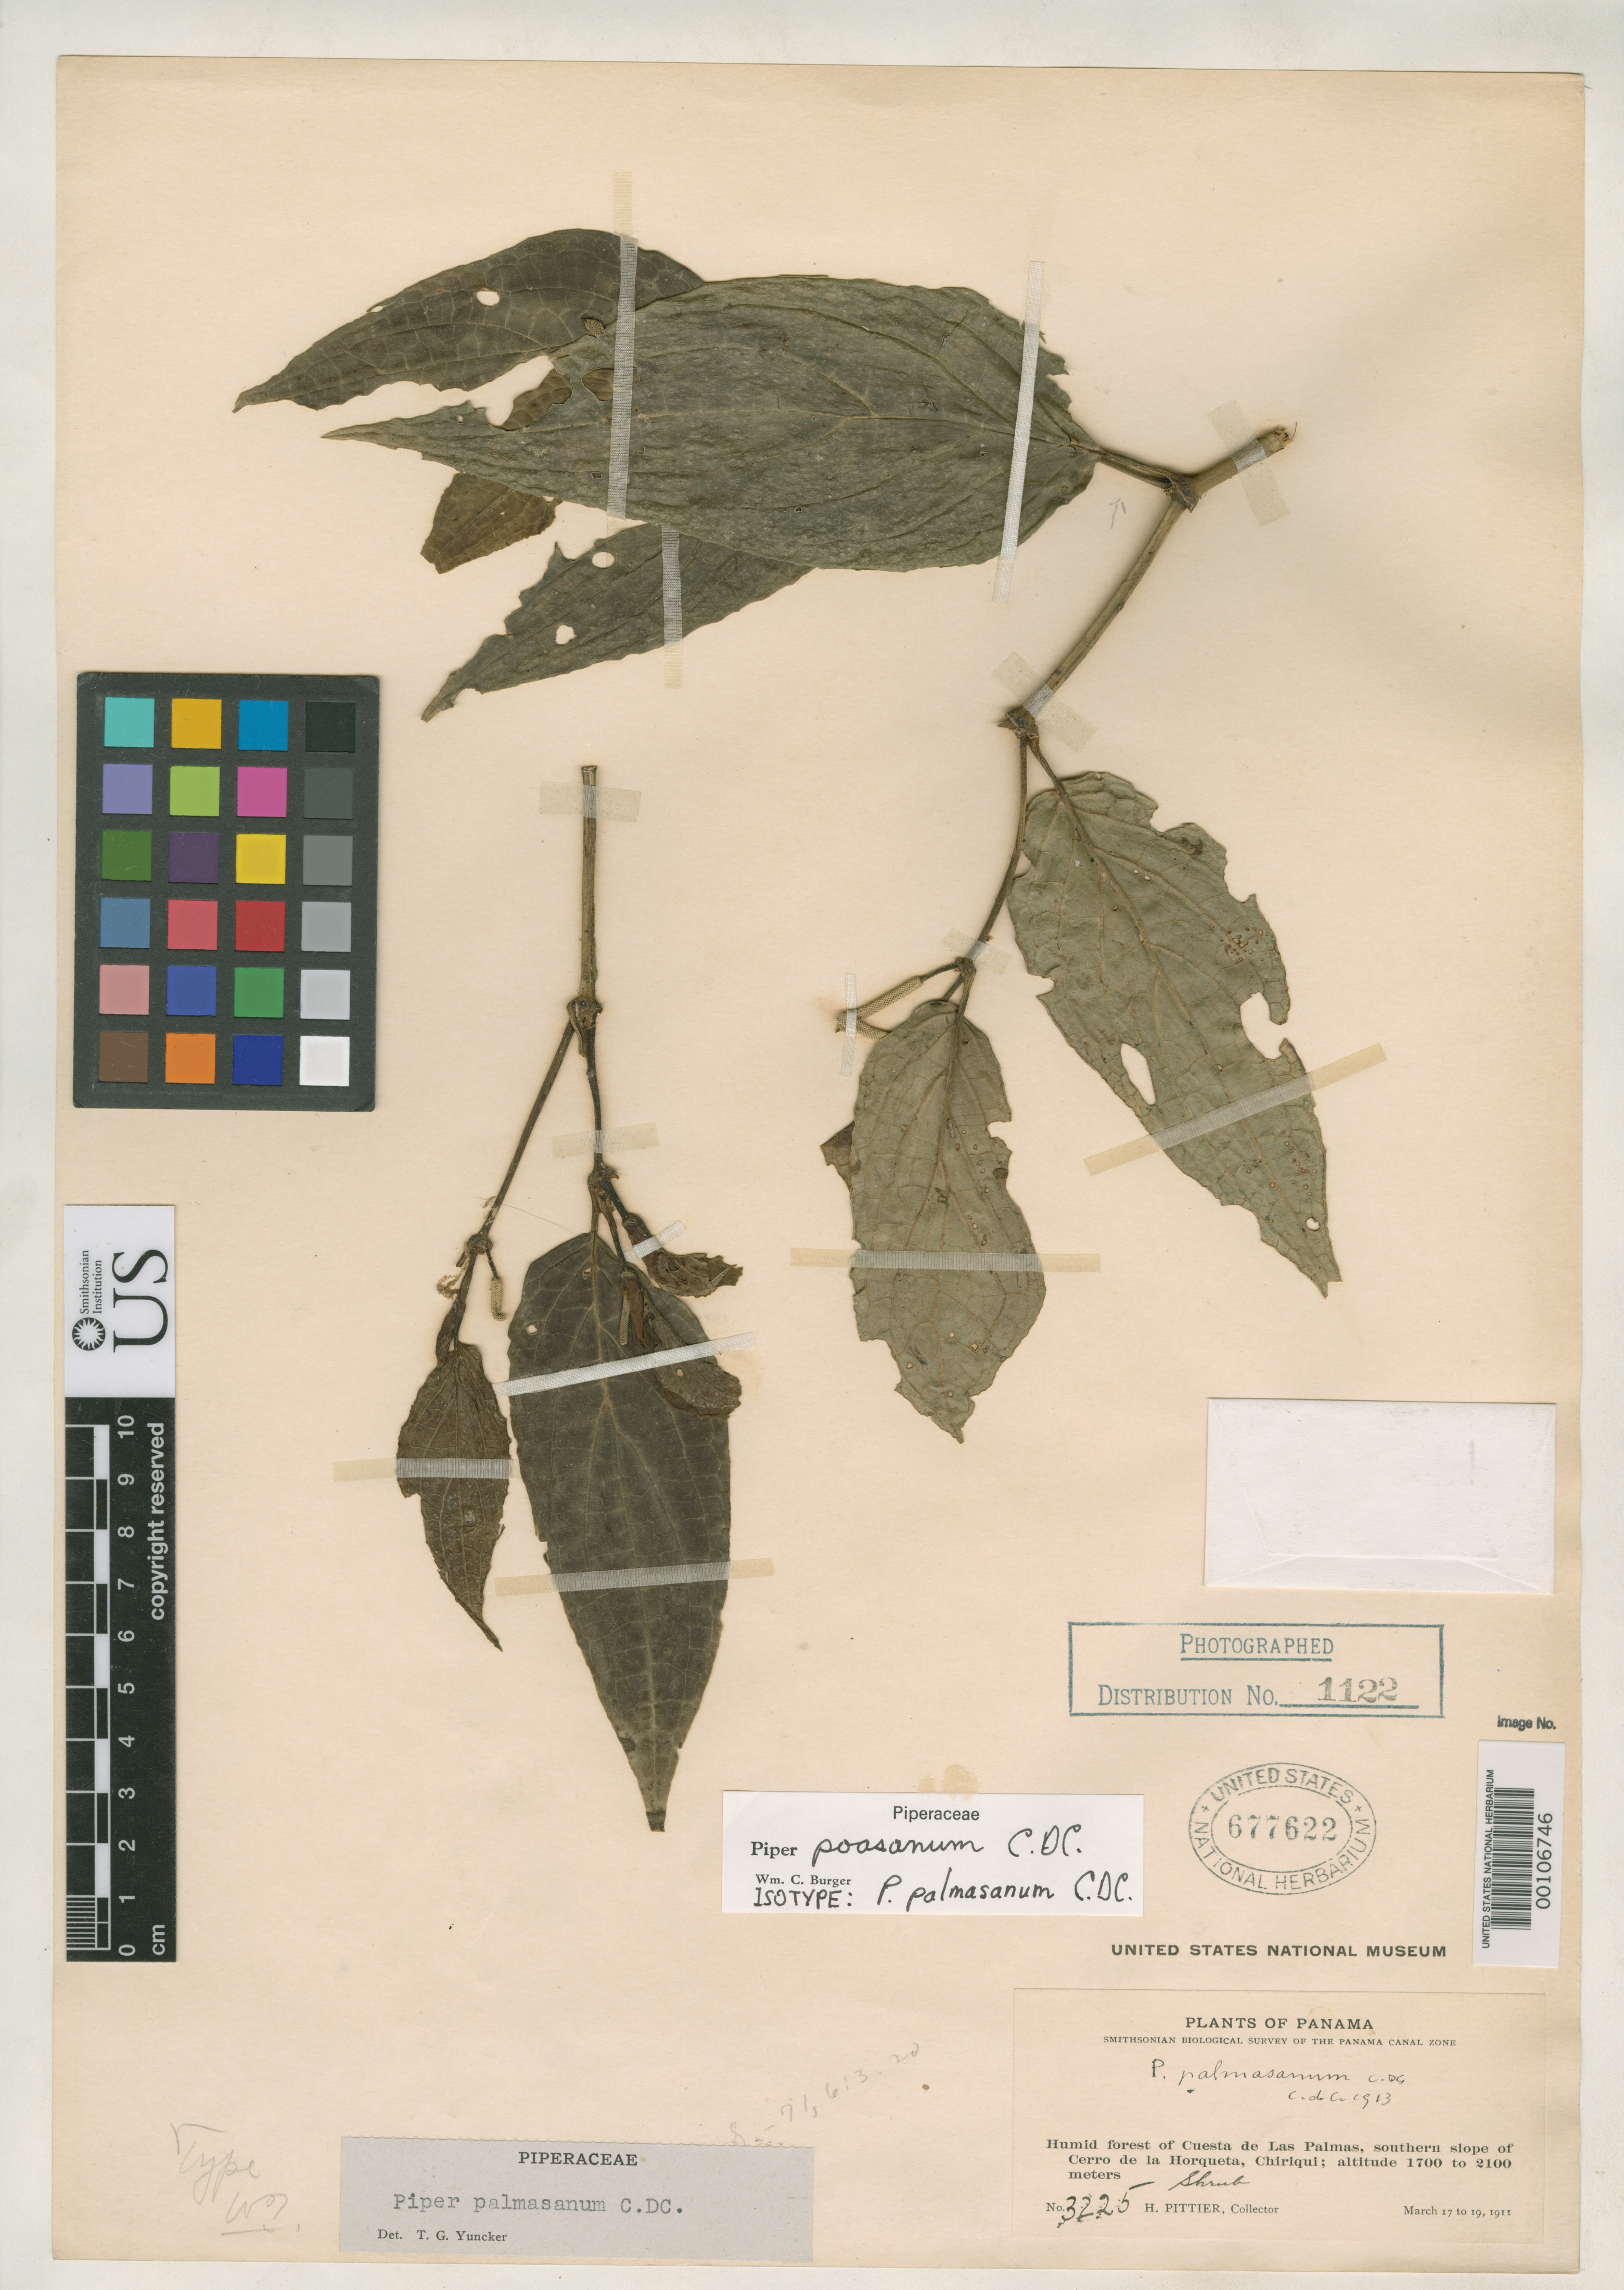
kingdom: Plantae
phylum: Tracheophyta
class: Magnoliopsida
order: Piperales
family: Piperaceae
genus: Piper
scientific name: Piper palmasanum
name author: C. DC.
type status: Isotype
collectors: H. F. Pittier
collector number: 3225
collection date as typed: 17 Mar 1911 to 19 Mar 1911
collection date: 1911-03-17/1911-03-19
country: Panama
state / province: Chiriquí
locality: Cuesta de Las Palmas, southern slope of Cerro de La Horqueta.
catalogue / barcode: US 677622